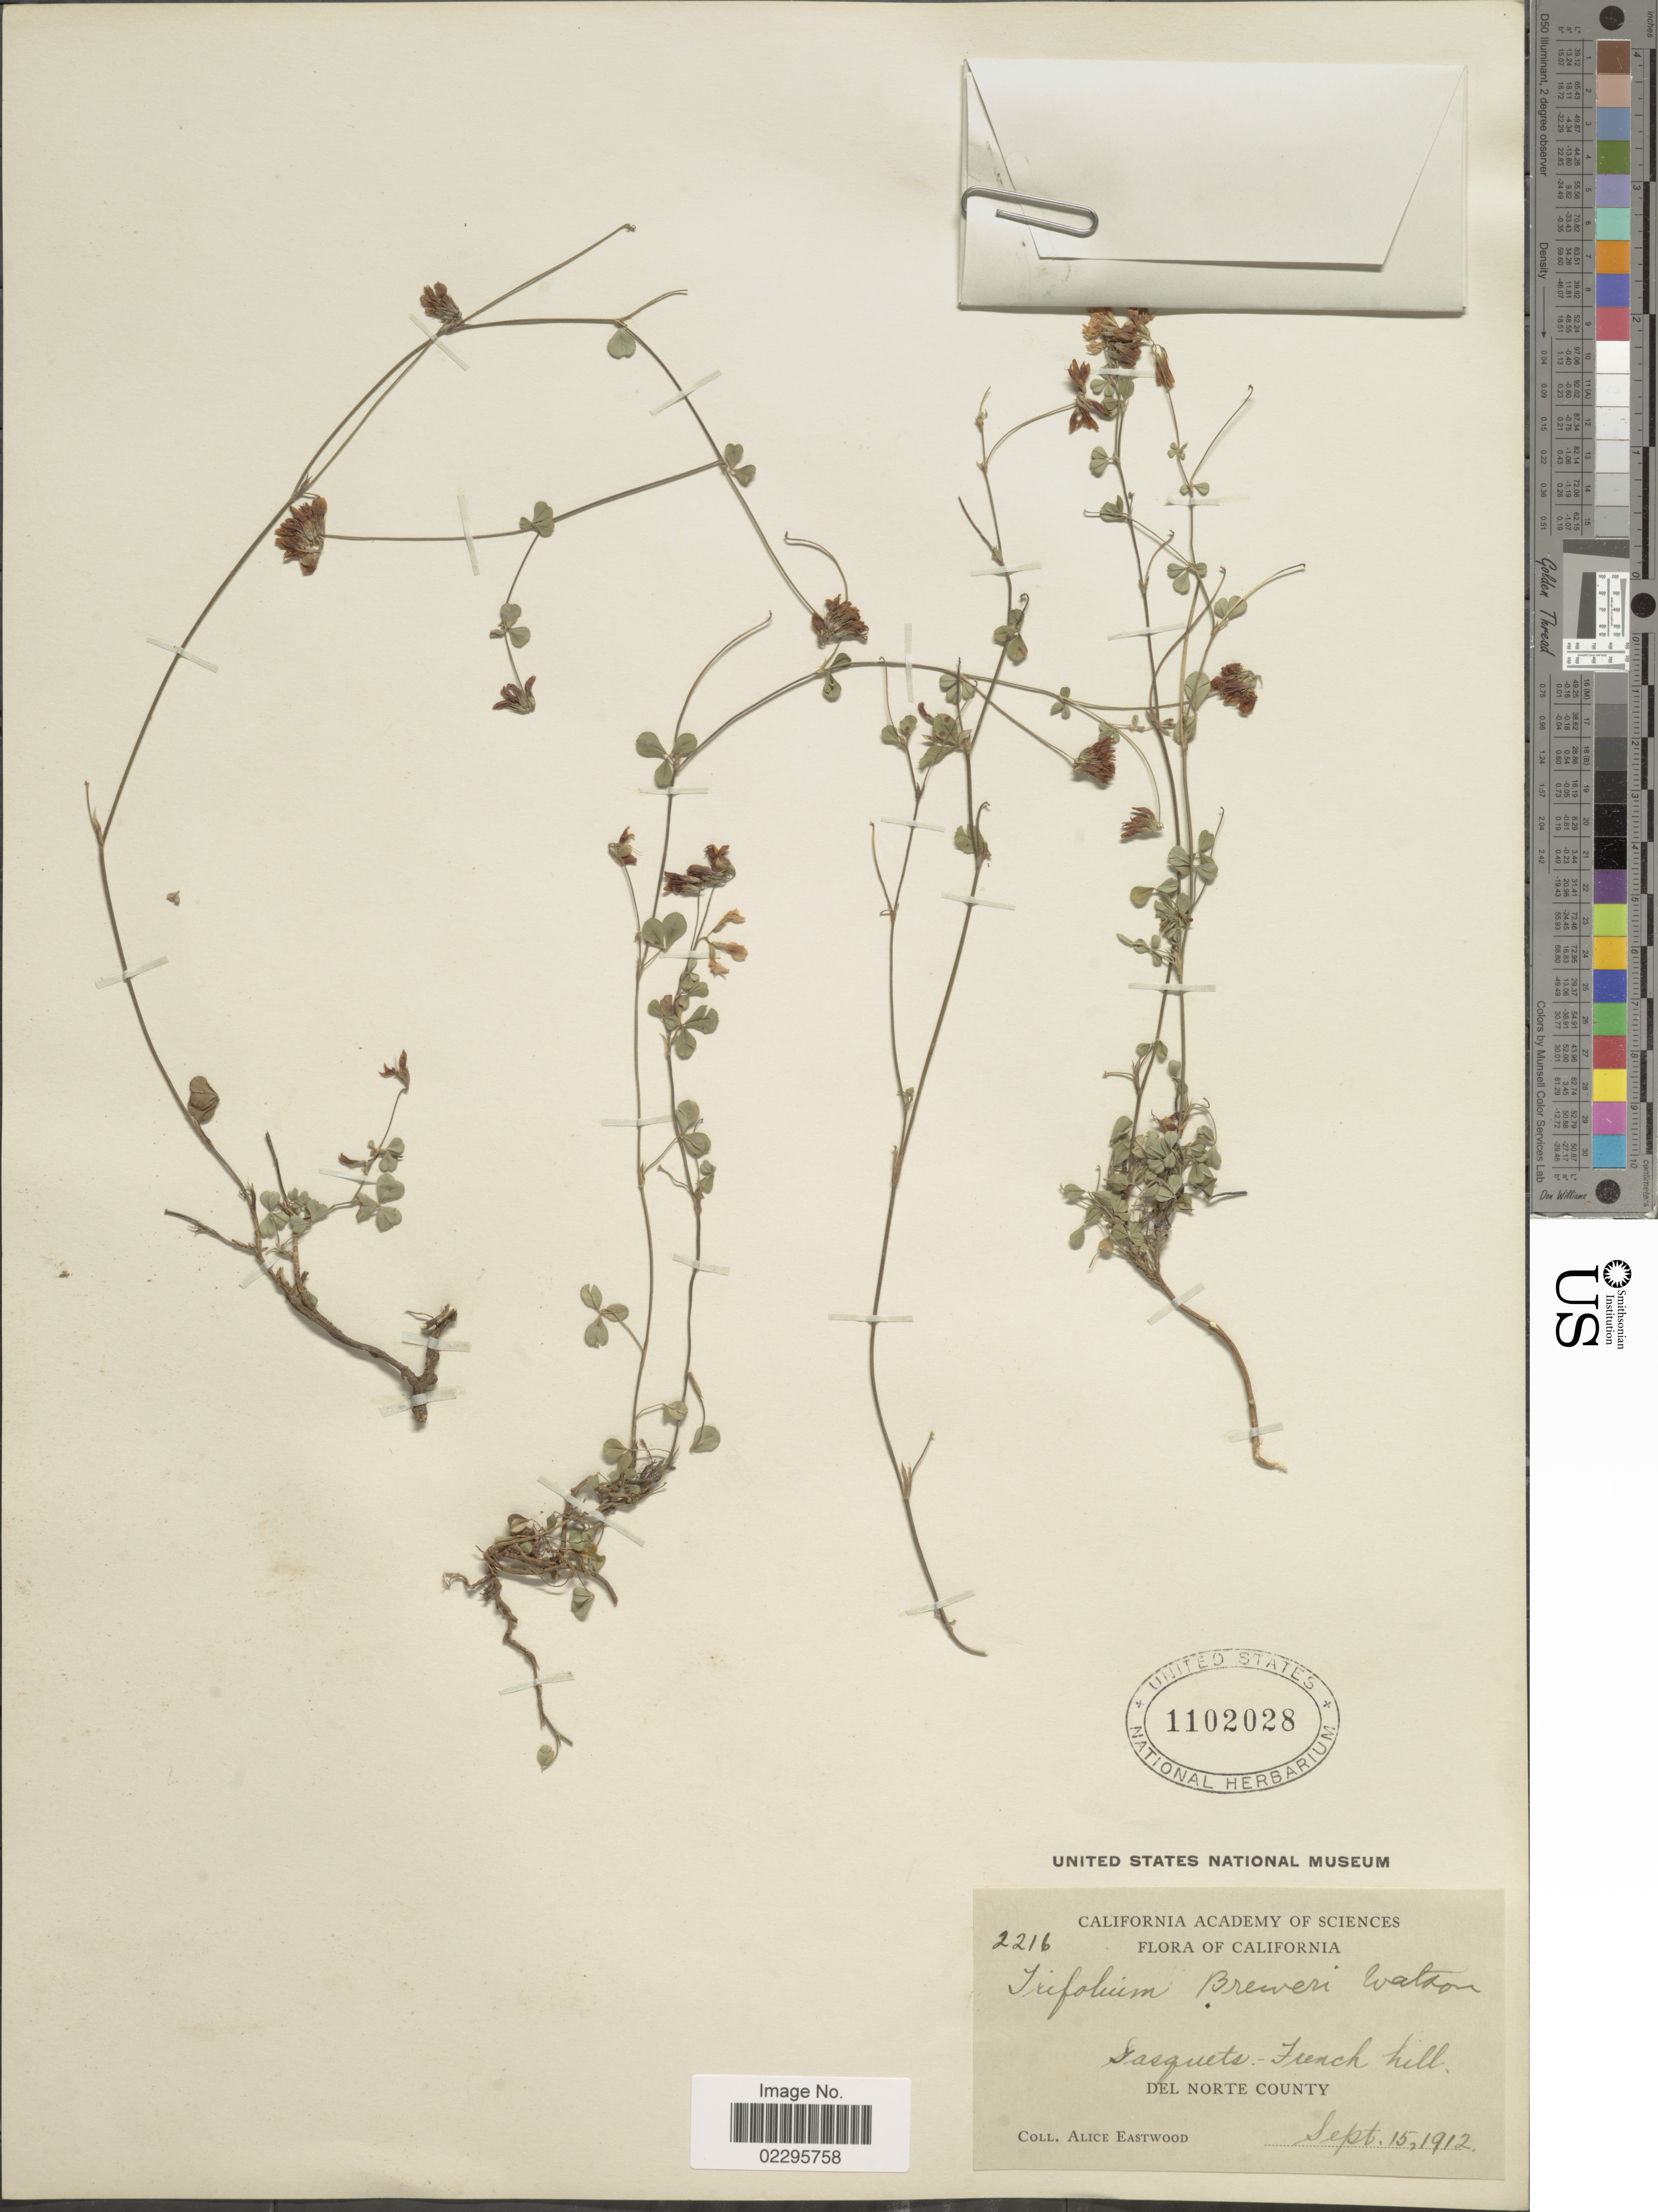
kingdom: Plantae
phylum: Tracheophyta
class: Magnoliopsida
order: Fabales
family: Fabaceae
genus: Trifolium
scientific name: Trifolium breweri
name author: S. Watson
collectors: A. Eastwood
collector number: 2216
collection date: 1912-09-15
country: United States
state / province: California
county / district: Del Norte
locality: Sasquets-French hill, Del Norte County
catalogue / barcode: US 1102028